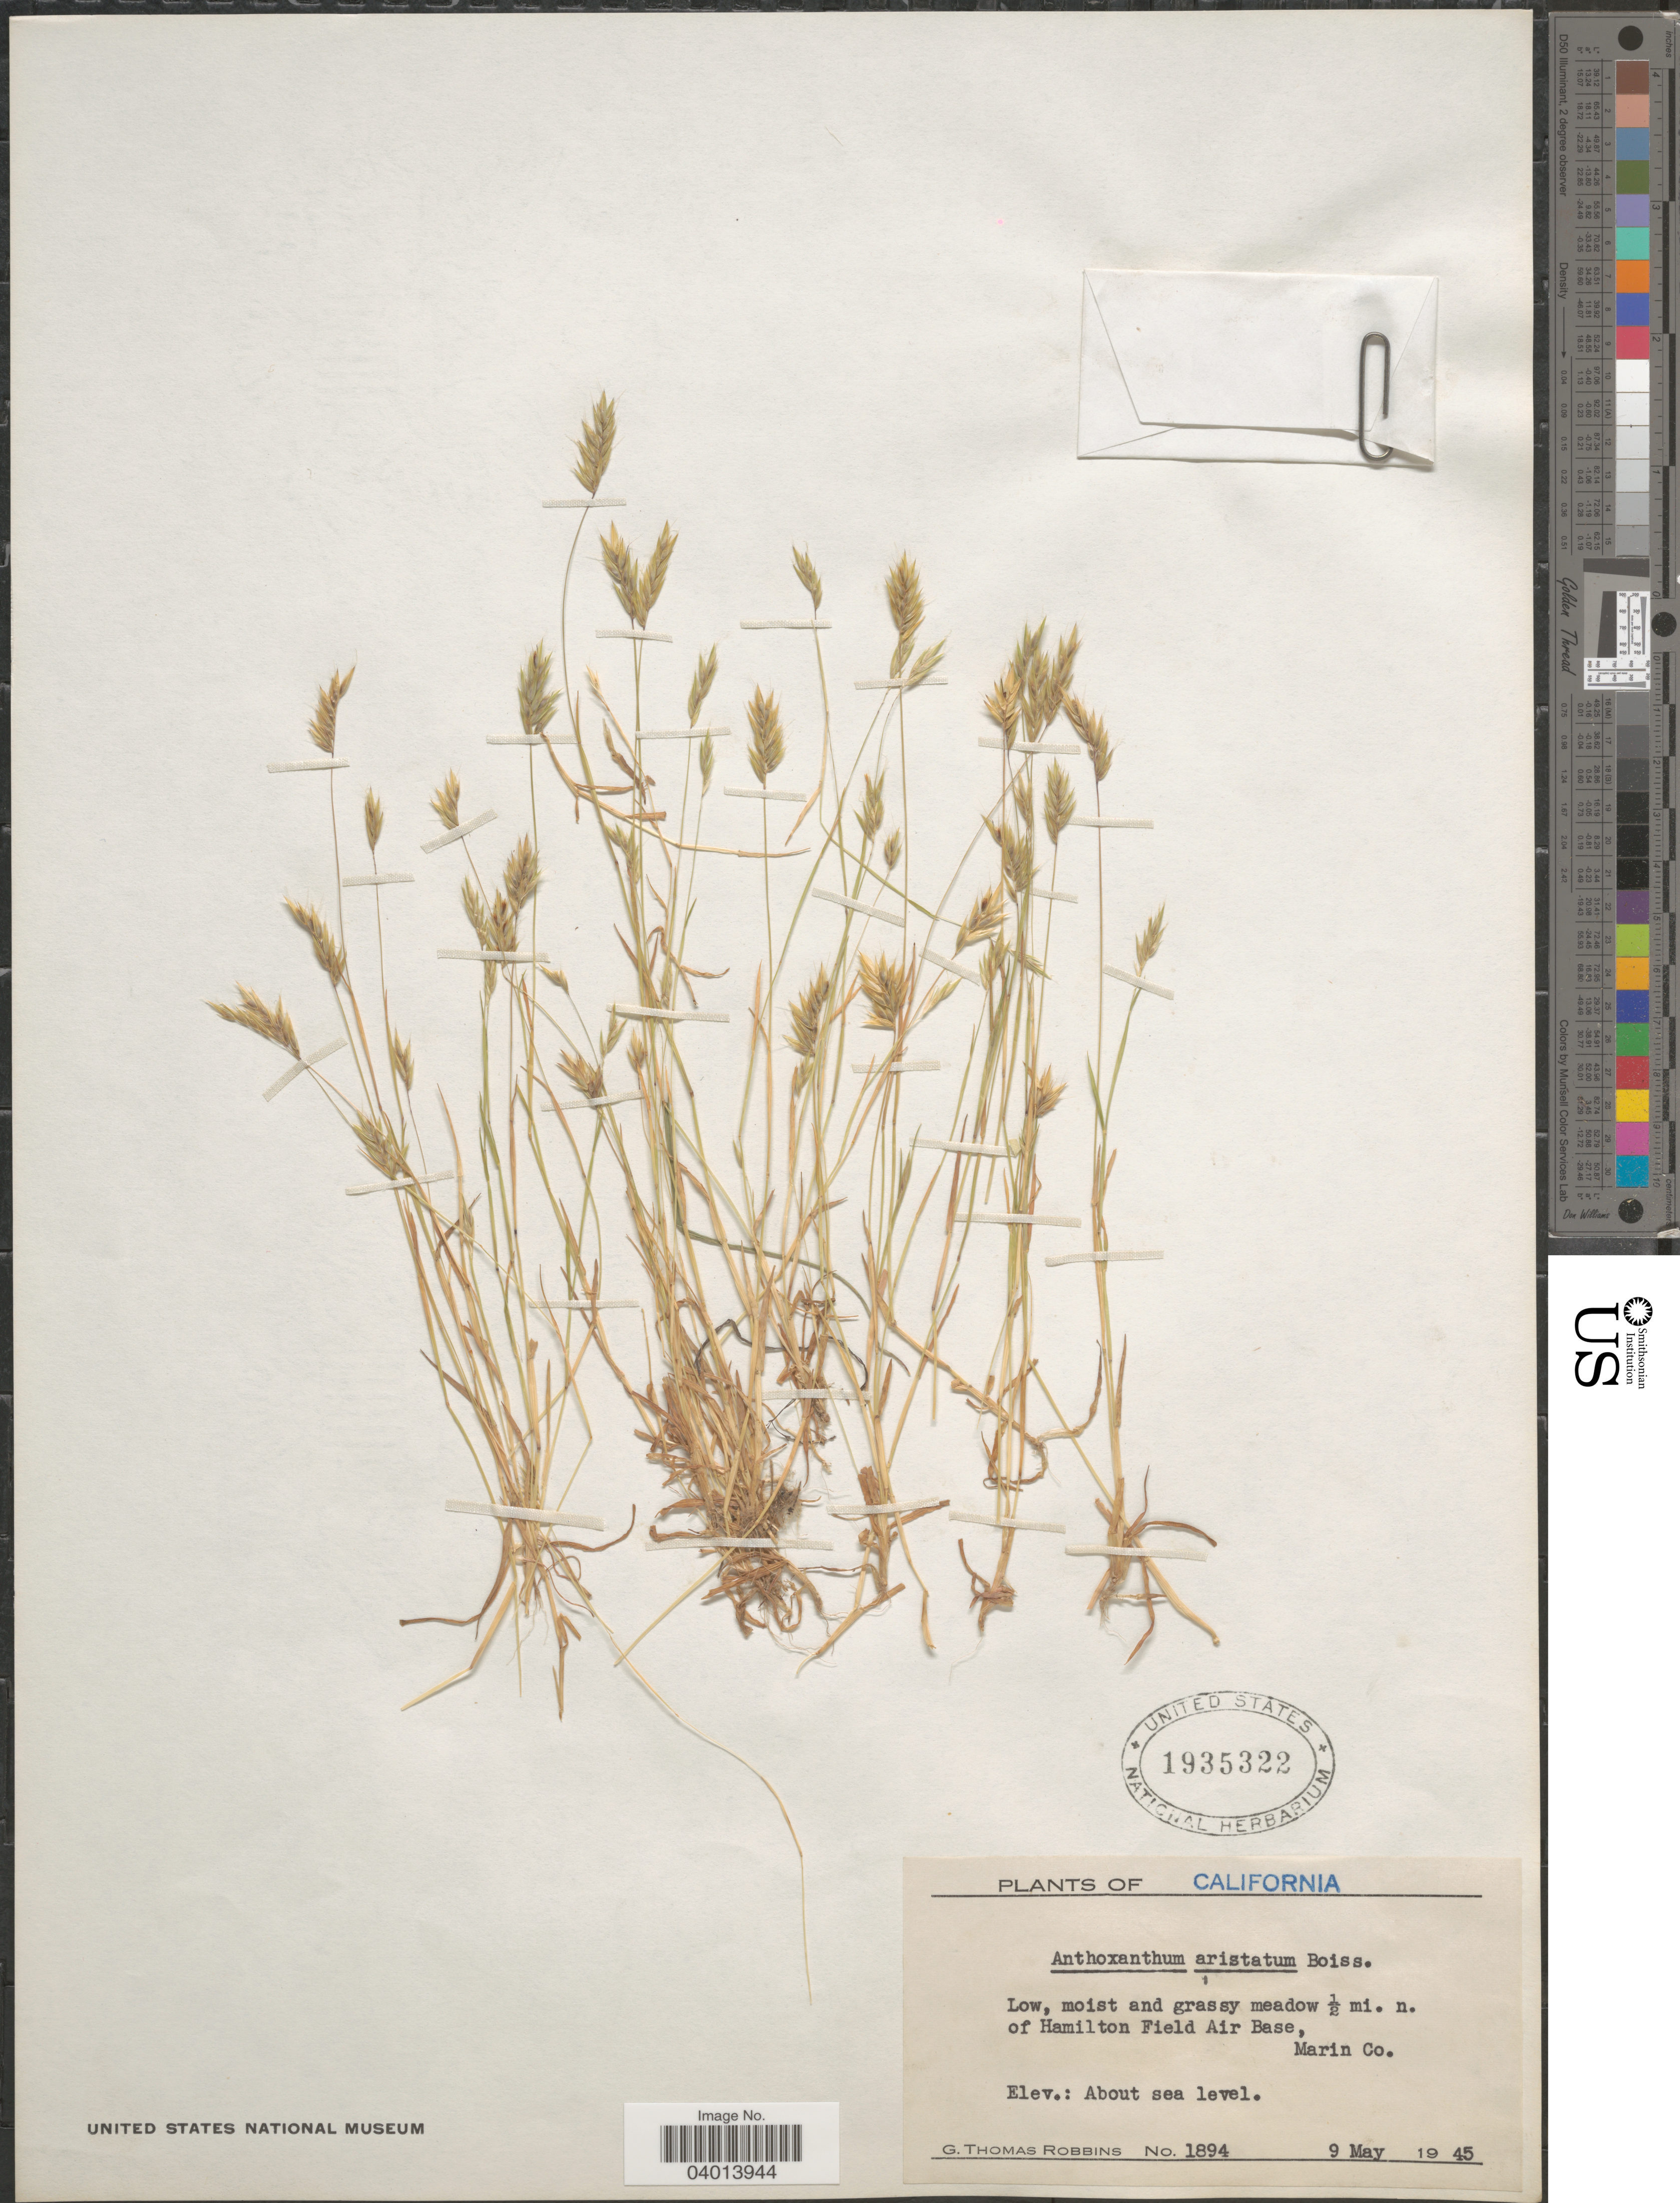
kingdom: Plantae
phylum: Tracheophyta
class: Liliopsida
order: Poales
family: Poaceae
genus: Anthoxanthum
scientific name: Anthoxanthum aristatum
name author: Boiss.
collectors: G. T. Robbins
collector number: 1894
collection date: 1945-05-09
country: United States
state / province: California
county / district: Marin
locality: Low, moist and grassy meadow ½ mi. n. of Hamilton Field Air Base, Marin Co.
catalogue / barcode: US 1935322